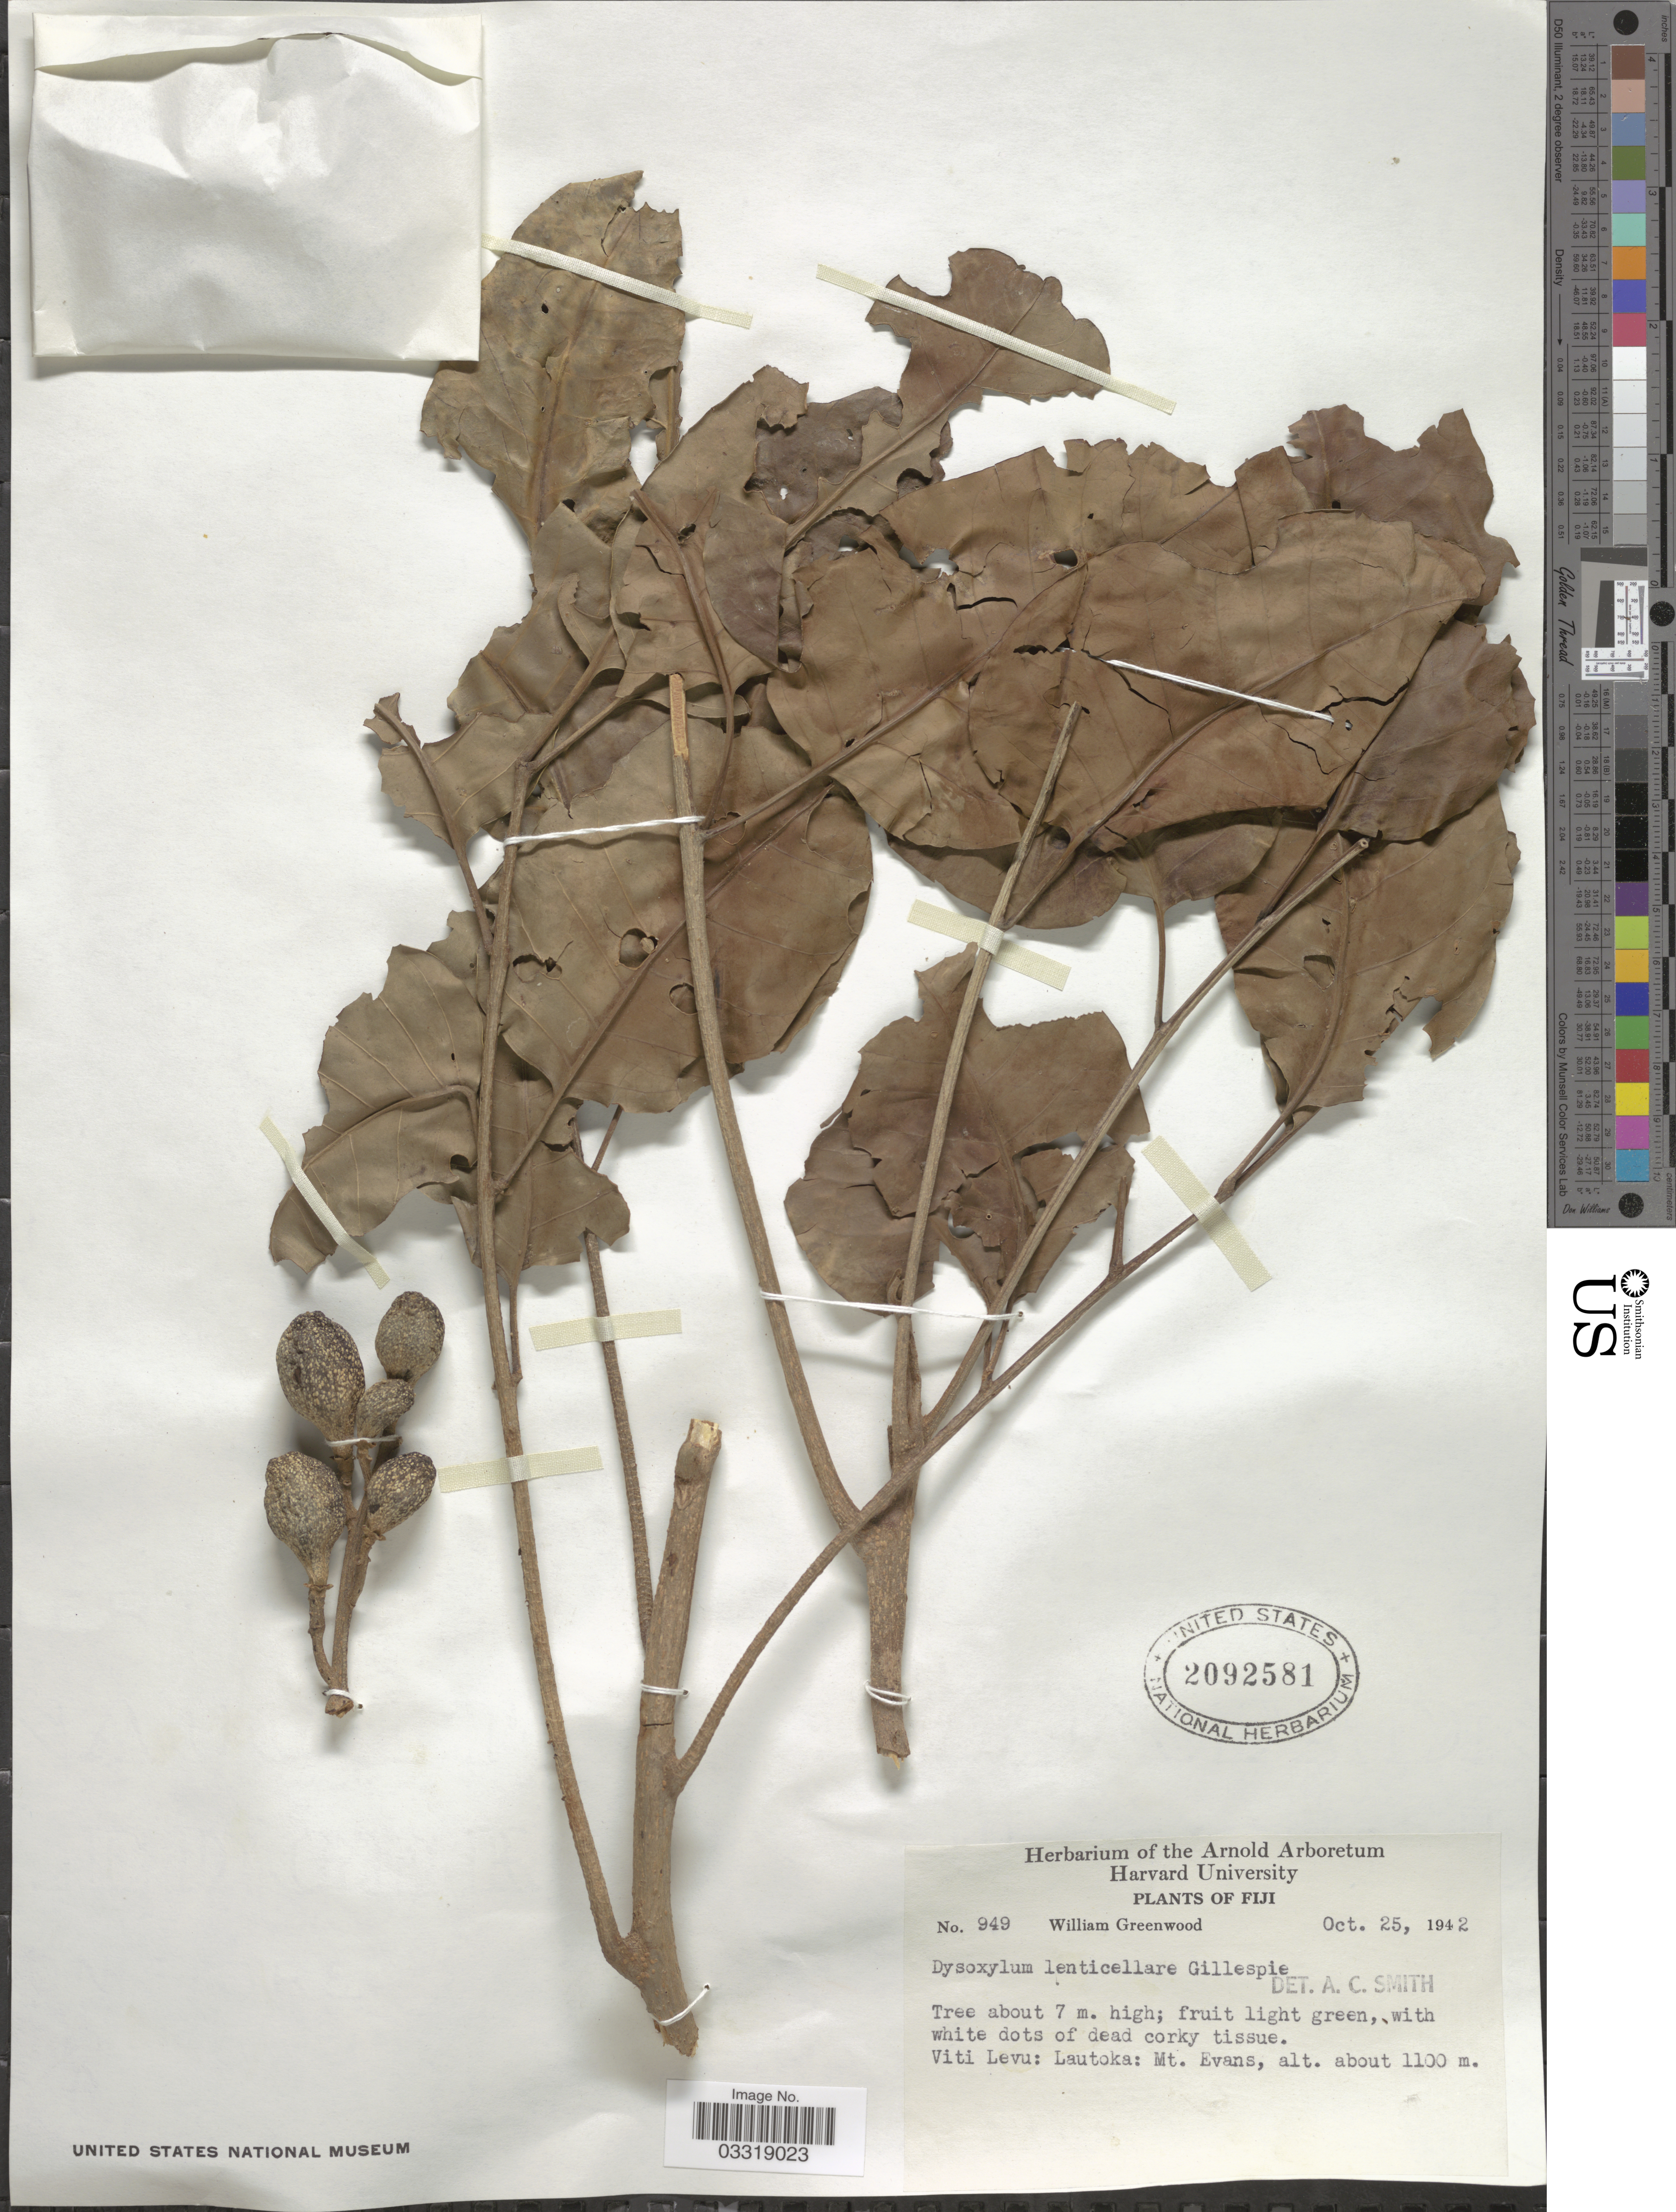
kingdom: Plantae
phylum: Tracheophyta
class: Magnoliopsida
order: Sapindales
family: Meliaceae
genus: Didymocheton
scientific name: Didymocheton lenticellaris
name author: (Gillespie) Harms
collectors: W. Greenwood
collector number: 949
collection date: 1942-10-25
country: Fiji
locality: Viti Levu: Lautoka: Mt. Evans.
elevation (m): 1100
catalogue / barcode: US 2092581